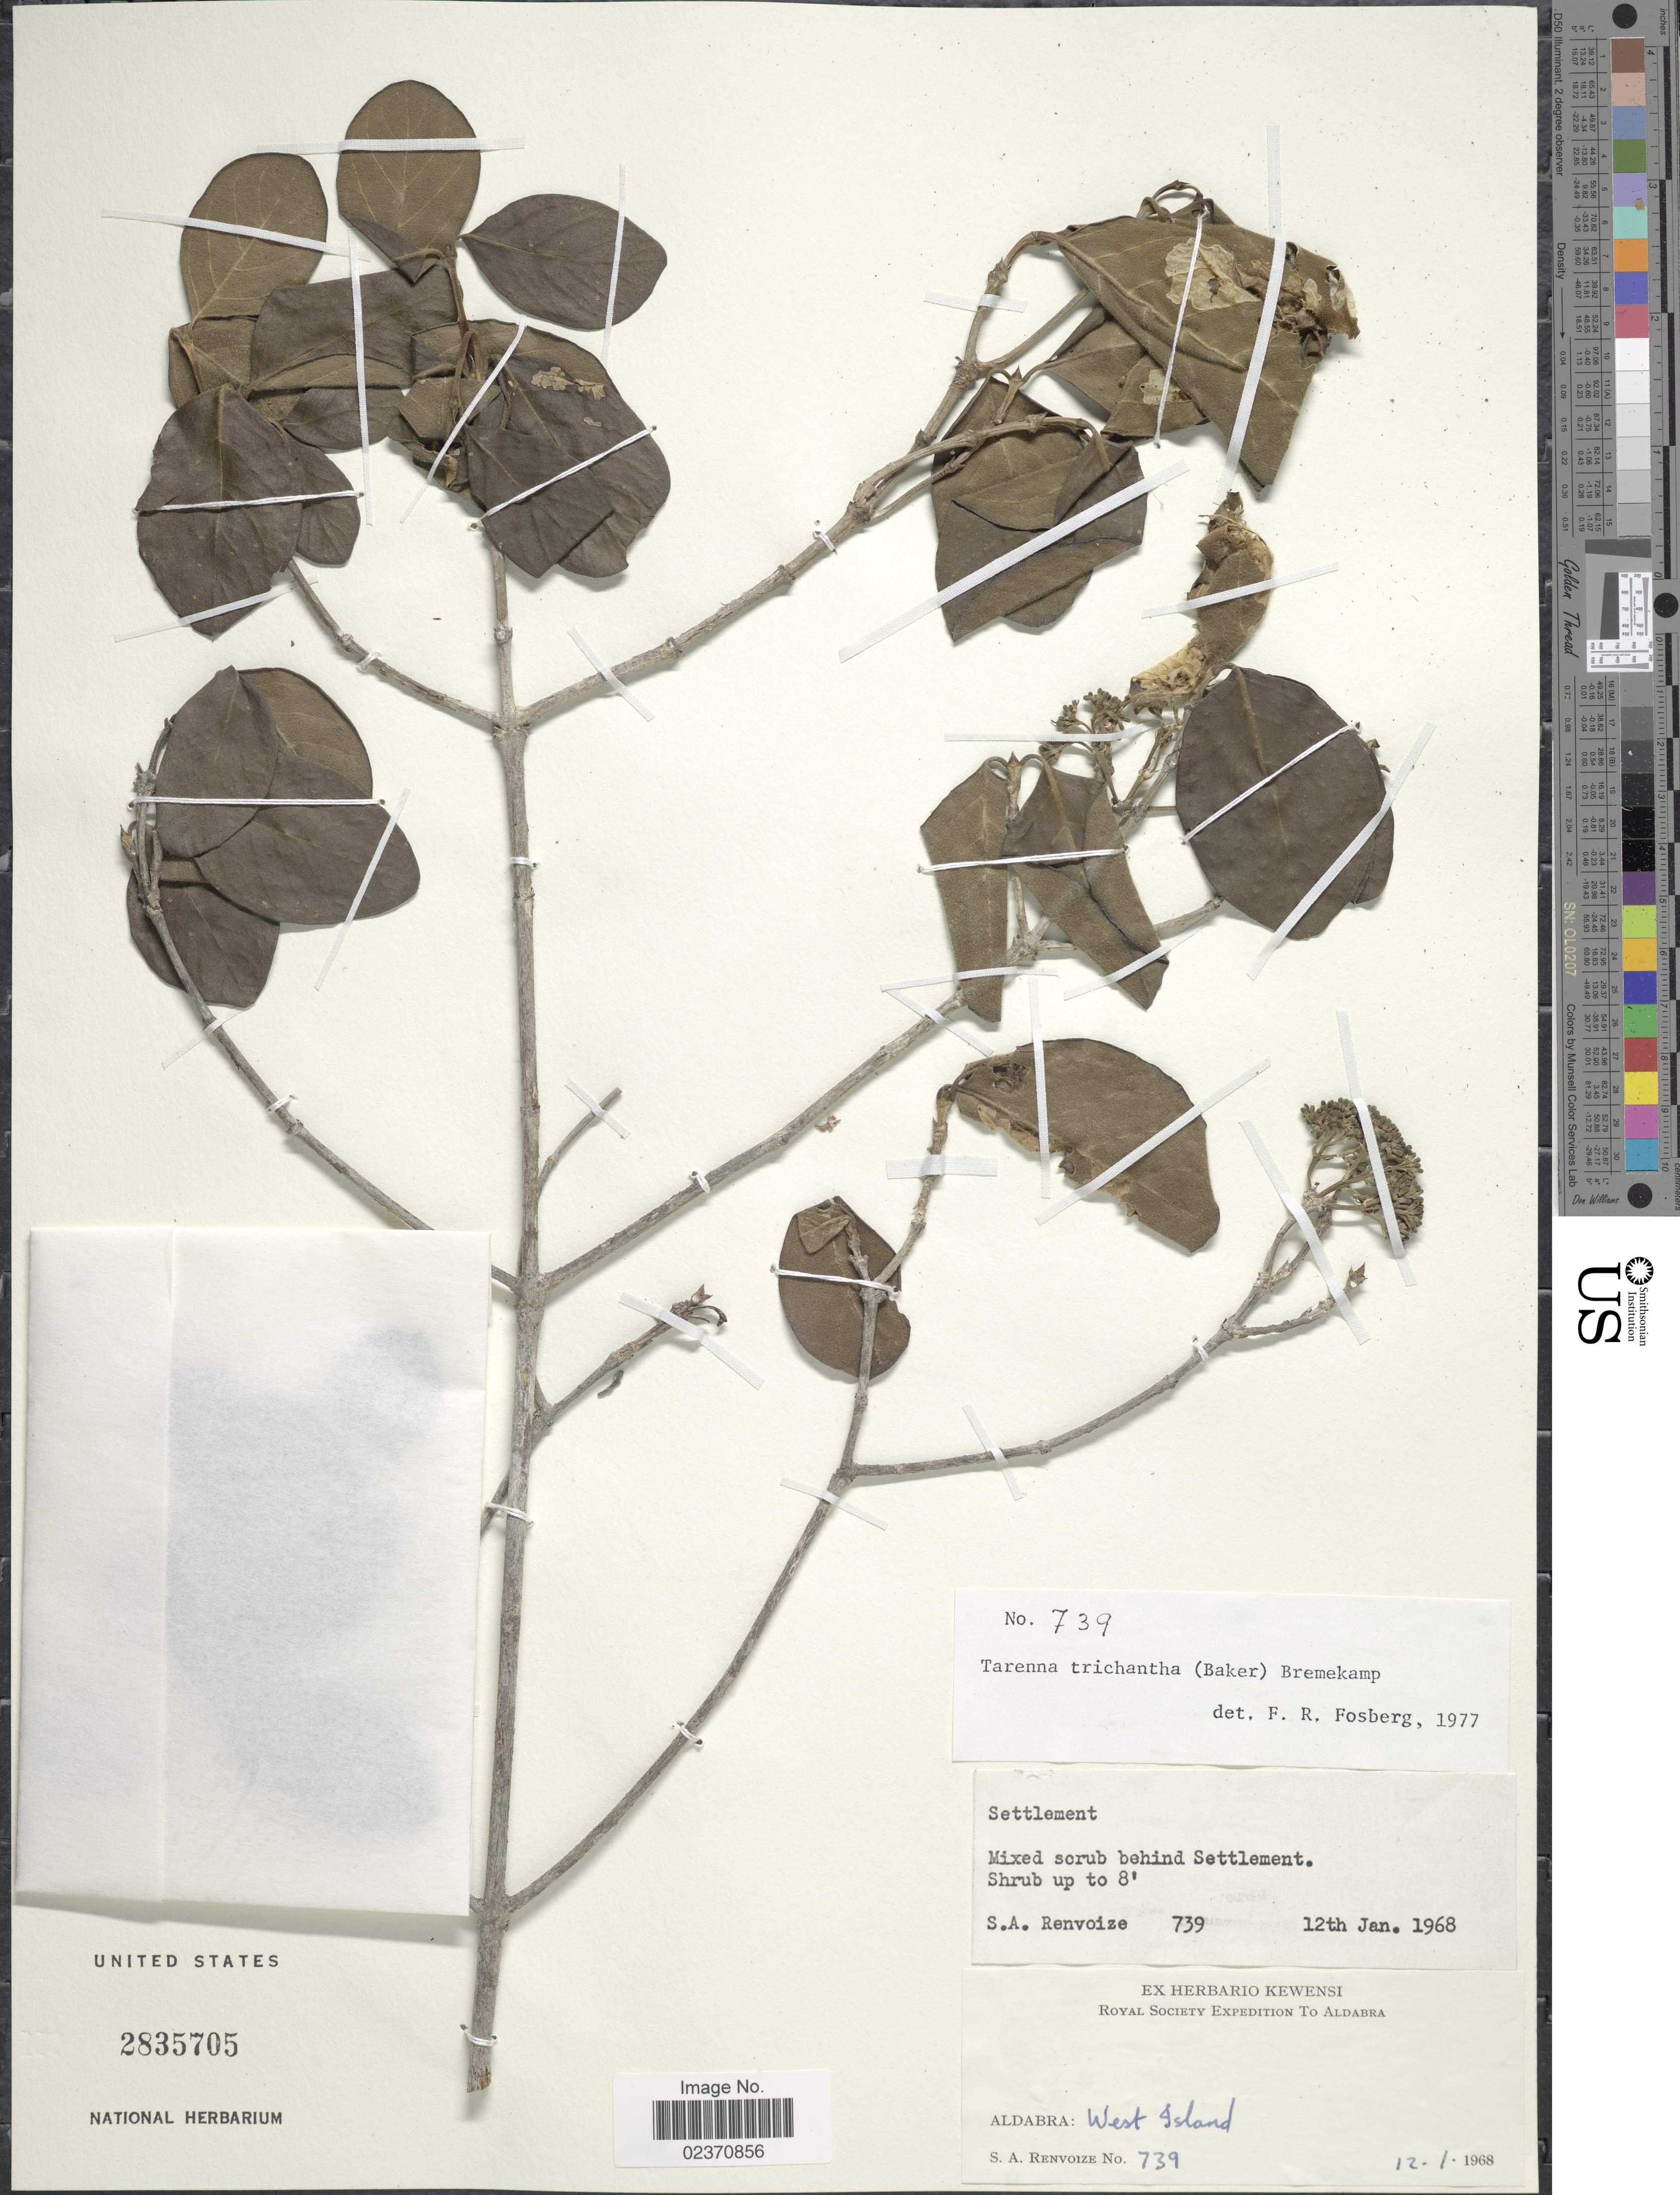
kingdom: Plantae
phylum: Tracheophyta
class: Magnoliopsida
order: Gentianales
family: Rubiaceae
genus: Paracephaelis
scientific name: Paracephaelis trichantha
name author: (Baker) De Block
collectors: S. A. Renvoize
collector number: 739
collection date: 1968-01-12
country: Seychelles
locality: Aldabra: West Island.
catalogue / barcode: US 2835705